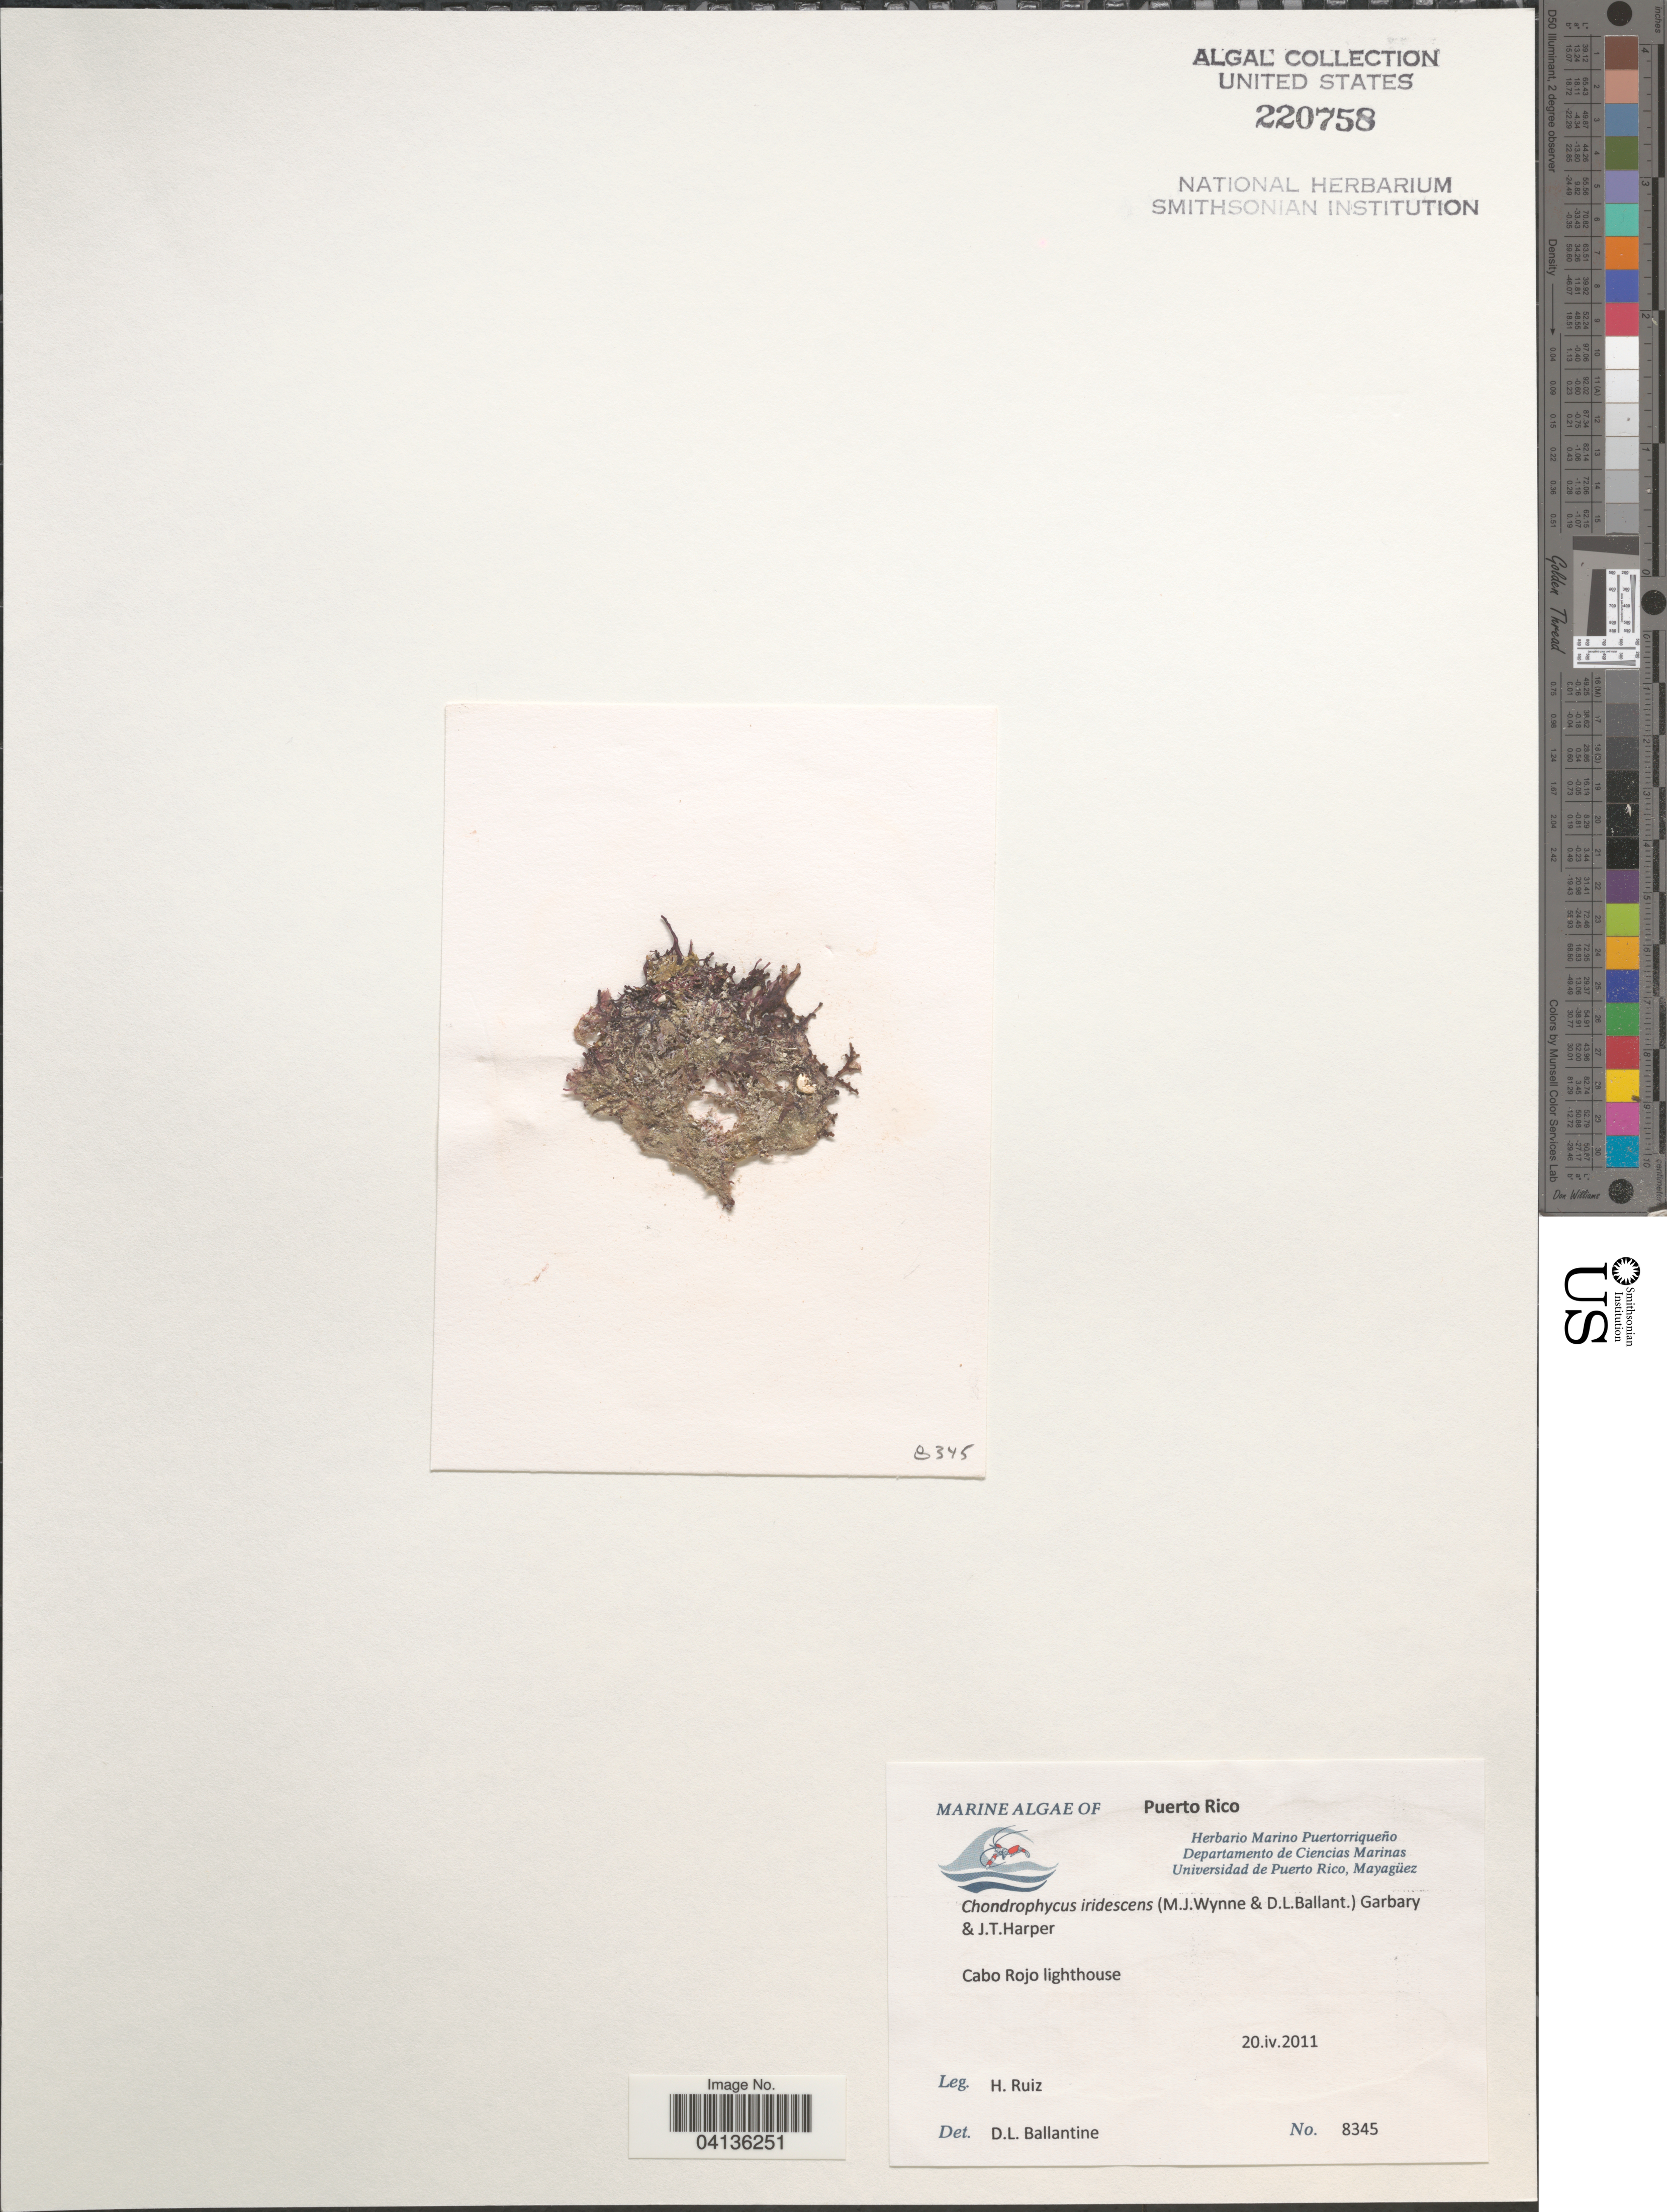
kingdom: Plantae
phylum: Rhodophyta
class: Florideophyceae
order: Ceramiales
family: Rhodomelaceae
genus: Yuzurua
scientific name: Yuzurua iridescens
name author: (M.J. Wynne & D.L.Ballantine) Sentíes & M.J. Wynne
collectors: H. Ruiz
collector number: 8345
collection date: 2011-04-20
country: Puerto Rico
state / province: Çabo Rojo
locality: Cabo Rojo lighthouse.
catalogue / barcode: US 220758